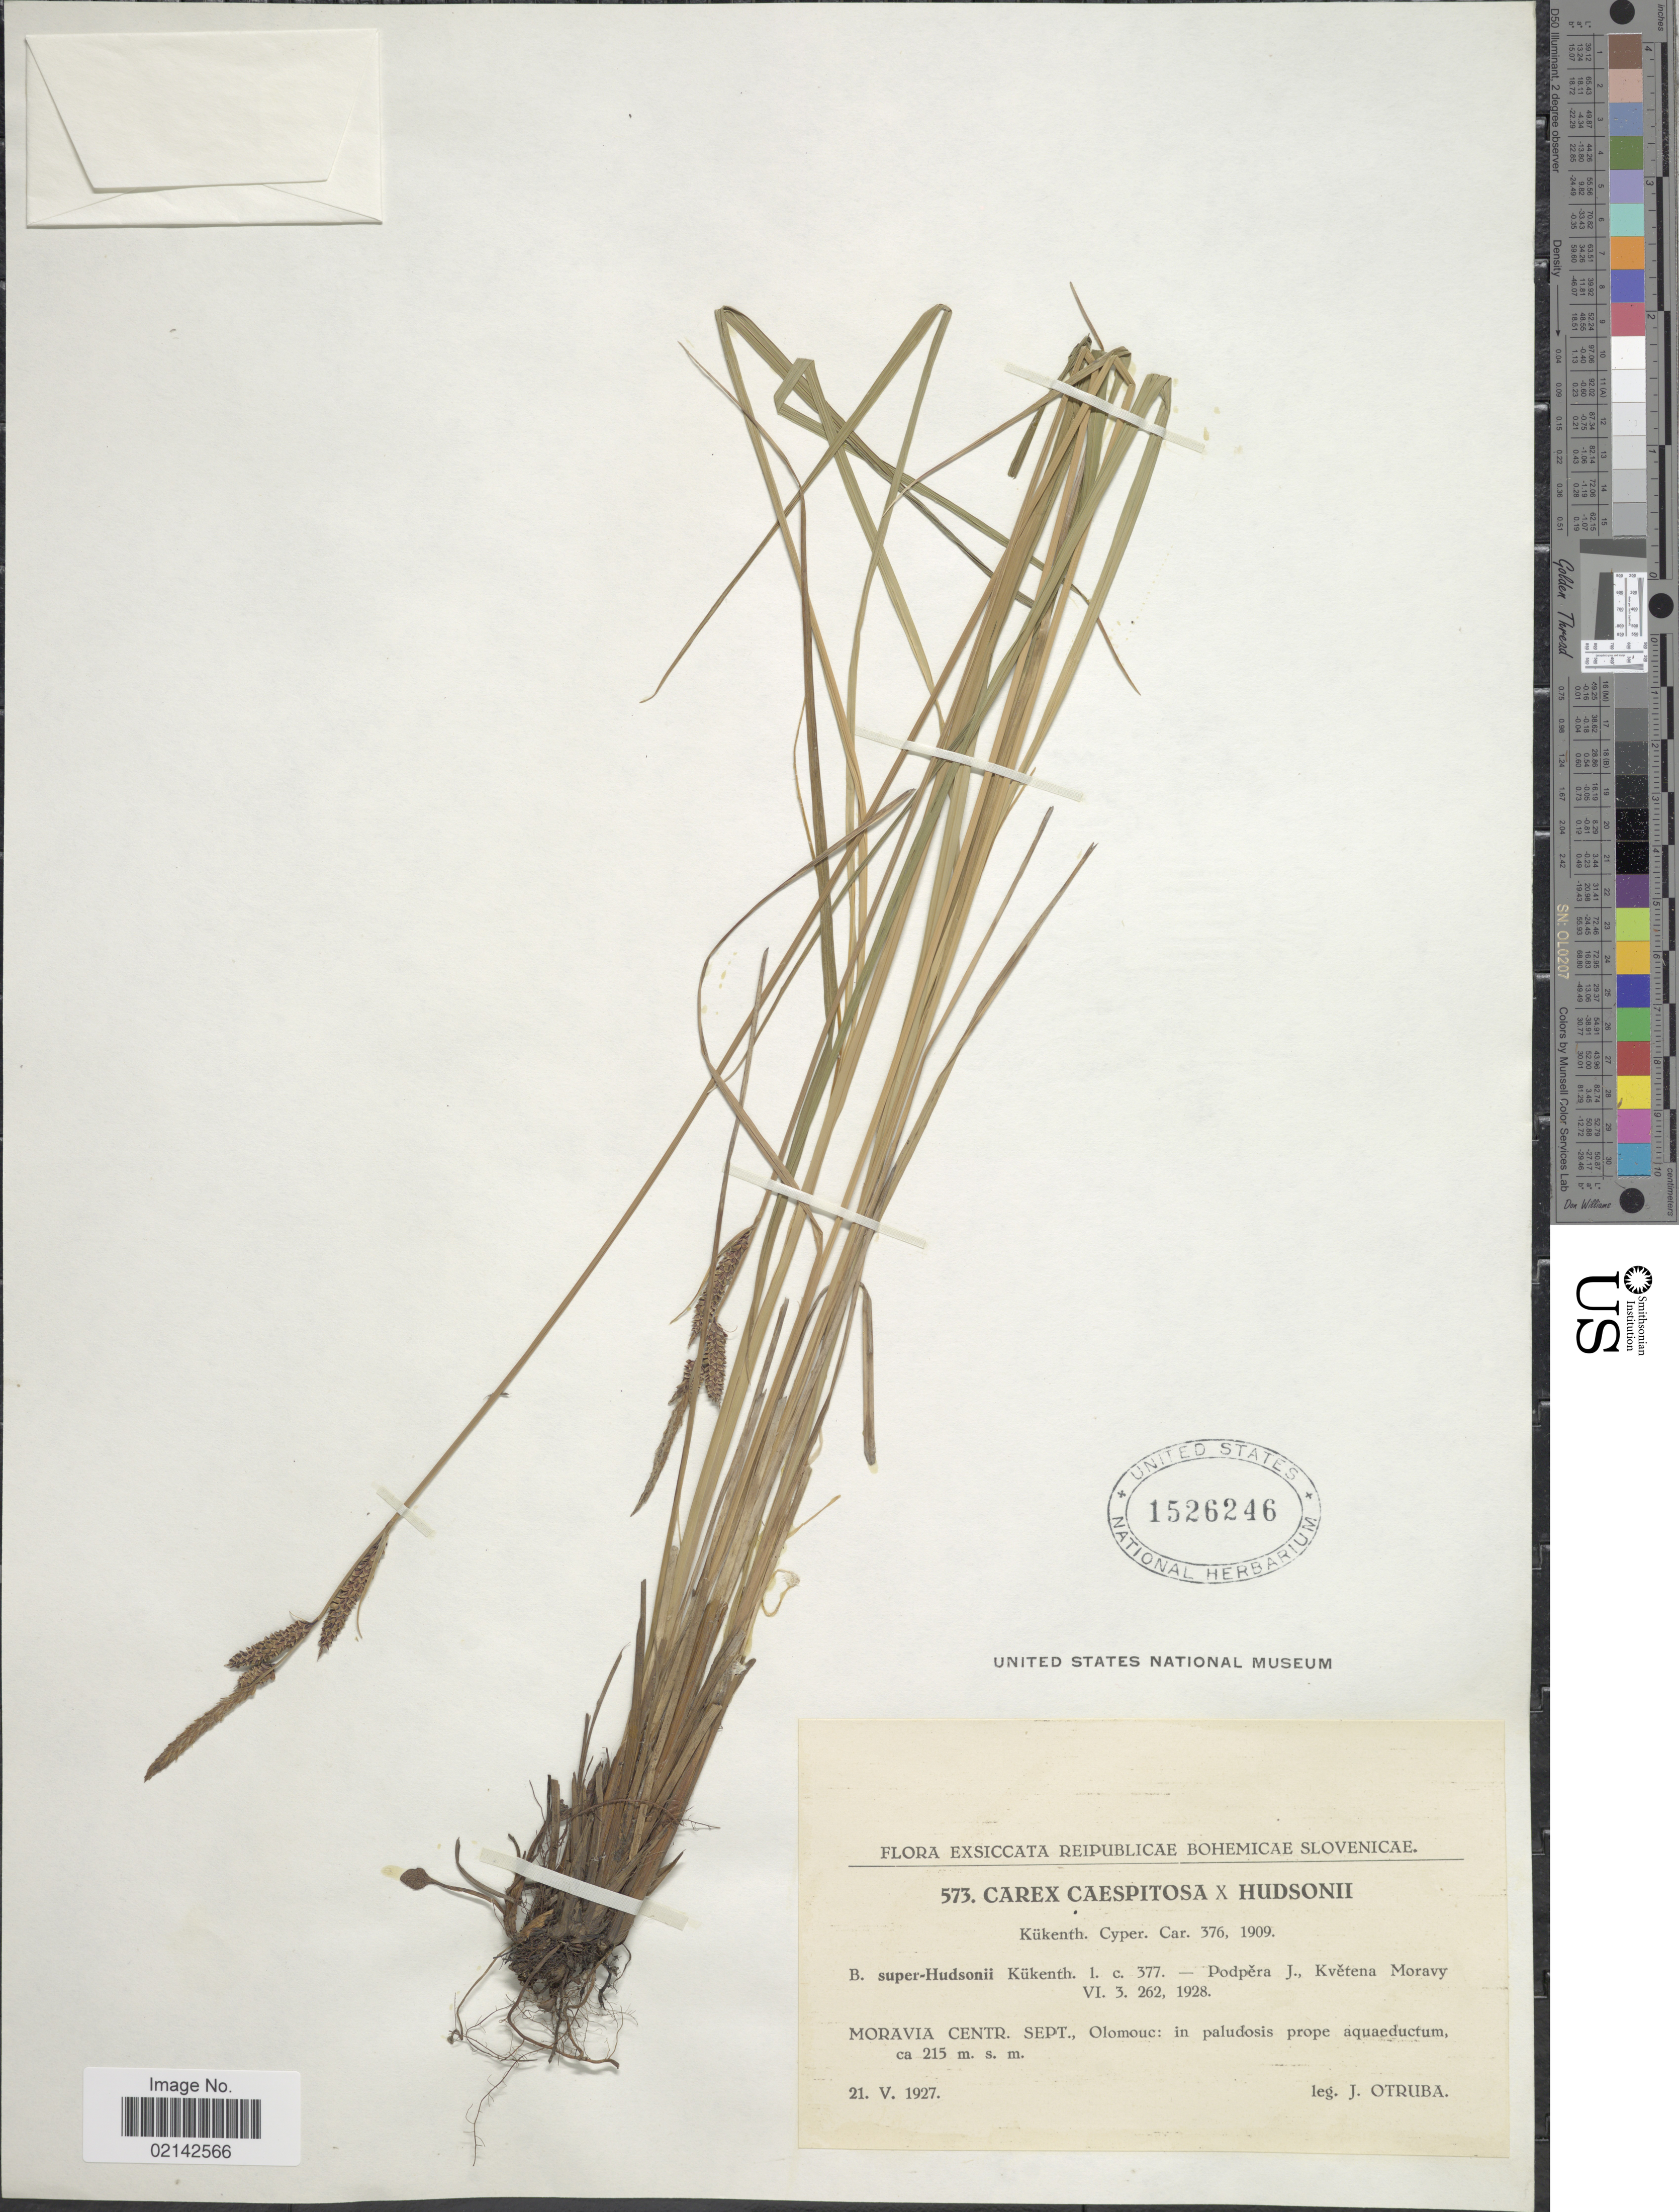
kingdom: Plantae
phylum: Tracheophyta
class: Liliopsida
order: Poales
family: Cyperaceae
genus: Carex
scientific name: Carex cespitosa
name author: L.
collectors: J. Otruba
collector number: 573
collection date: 1927-05-21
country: Czechia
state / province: Olomouc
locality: Reipublicae Bohemicae Slovenicae, Moravia Centr. Sept., Olomouc: in pratis paludosis prope aquaeductum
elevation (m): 215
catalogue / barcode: US 1526246